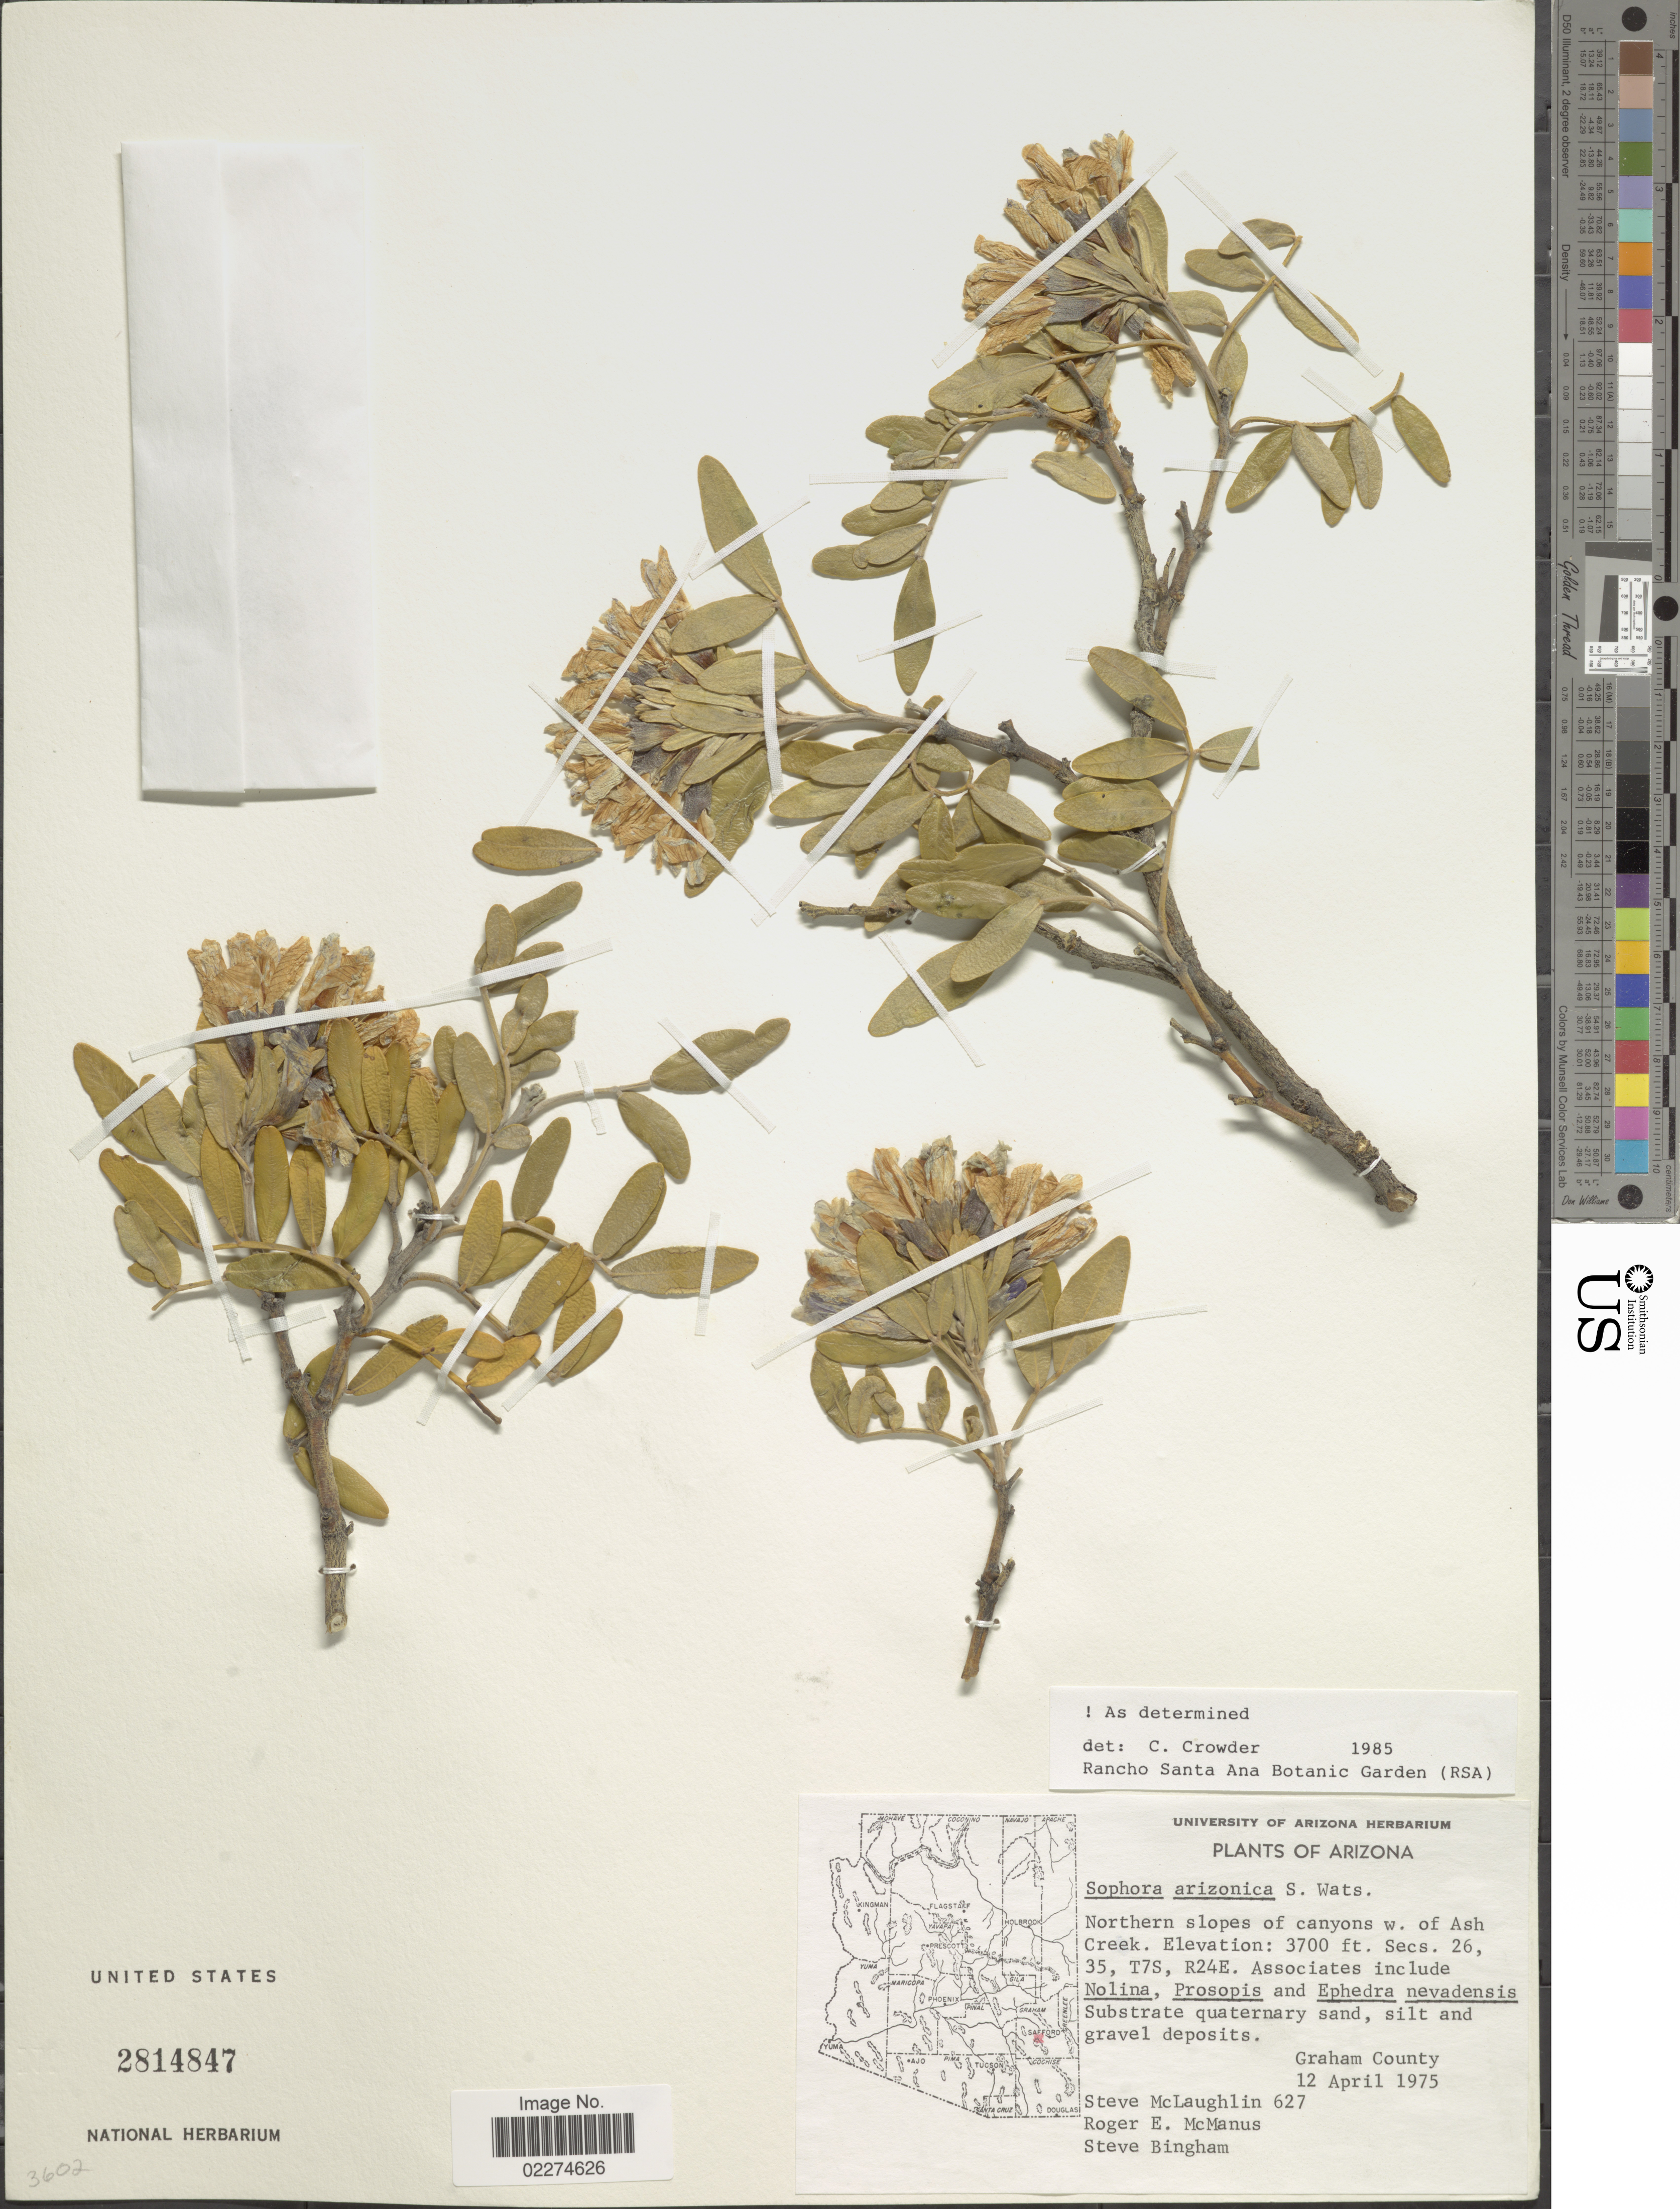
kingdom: Plantae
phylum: Tracheophyta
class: Magnoliopsida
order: Fabales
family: Fabaceae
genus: Dermatophyllum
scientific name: Dermatophyllum arizonicum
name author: (S. Watson) Vincent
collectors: S. McLaughlin, R. McManus & S. Bingham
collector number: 627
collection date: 1975-04-12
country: United States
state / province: Arizona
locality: Northern slopes of canyons w. of Ash CreekSecs. +26, 35m T7S, R24E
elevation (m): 1128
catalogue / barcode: US 2814847